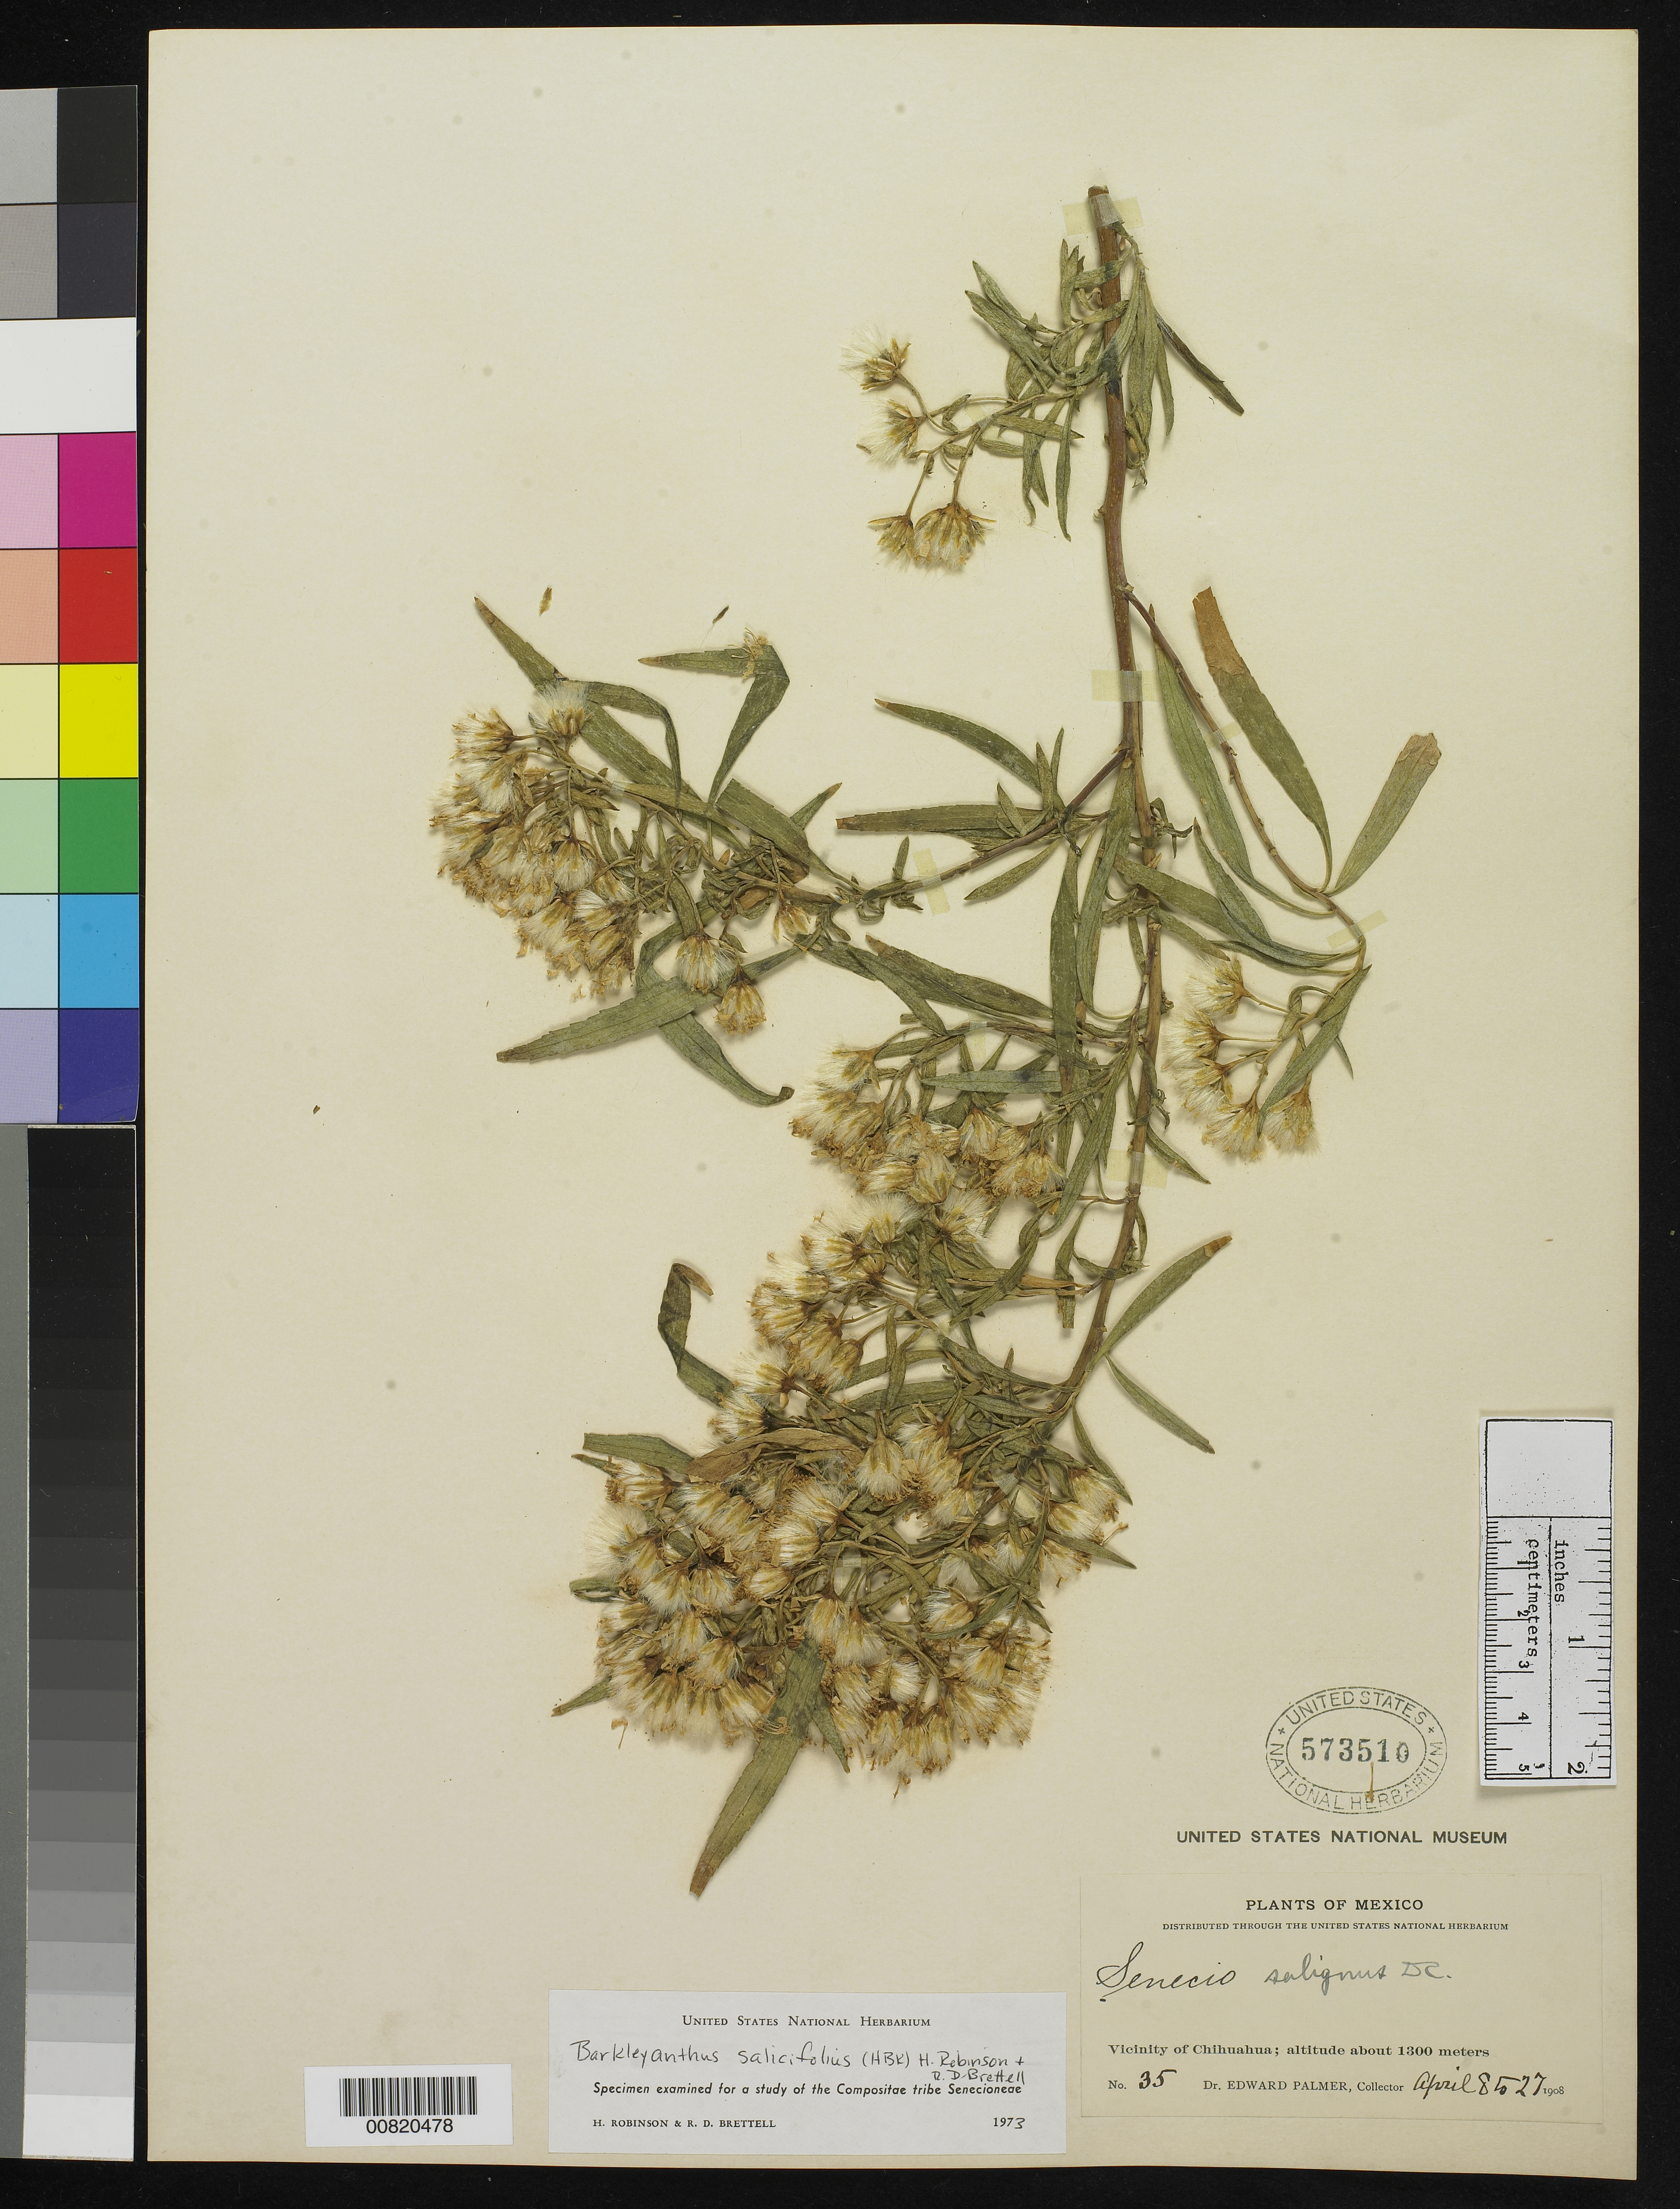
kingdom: Plantae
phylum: Tracheophyta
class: Magnoliopsida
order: Asterales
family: Asteraceae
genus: Barkleyanthus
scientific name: Barkleyanthus salicifolius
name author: (Kunth) H. Rob. & Brettell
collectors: E. Palmer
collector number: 35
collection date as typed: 08 Apr 1908 to 27 Apr 1908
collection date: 1908-04-08/1908-04-27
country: Mexico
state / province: Chihuahua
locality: Vicinity of Chihuahua.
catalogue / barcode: US 573510